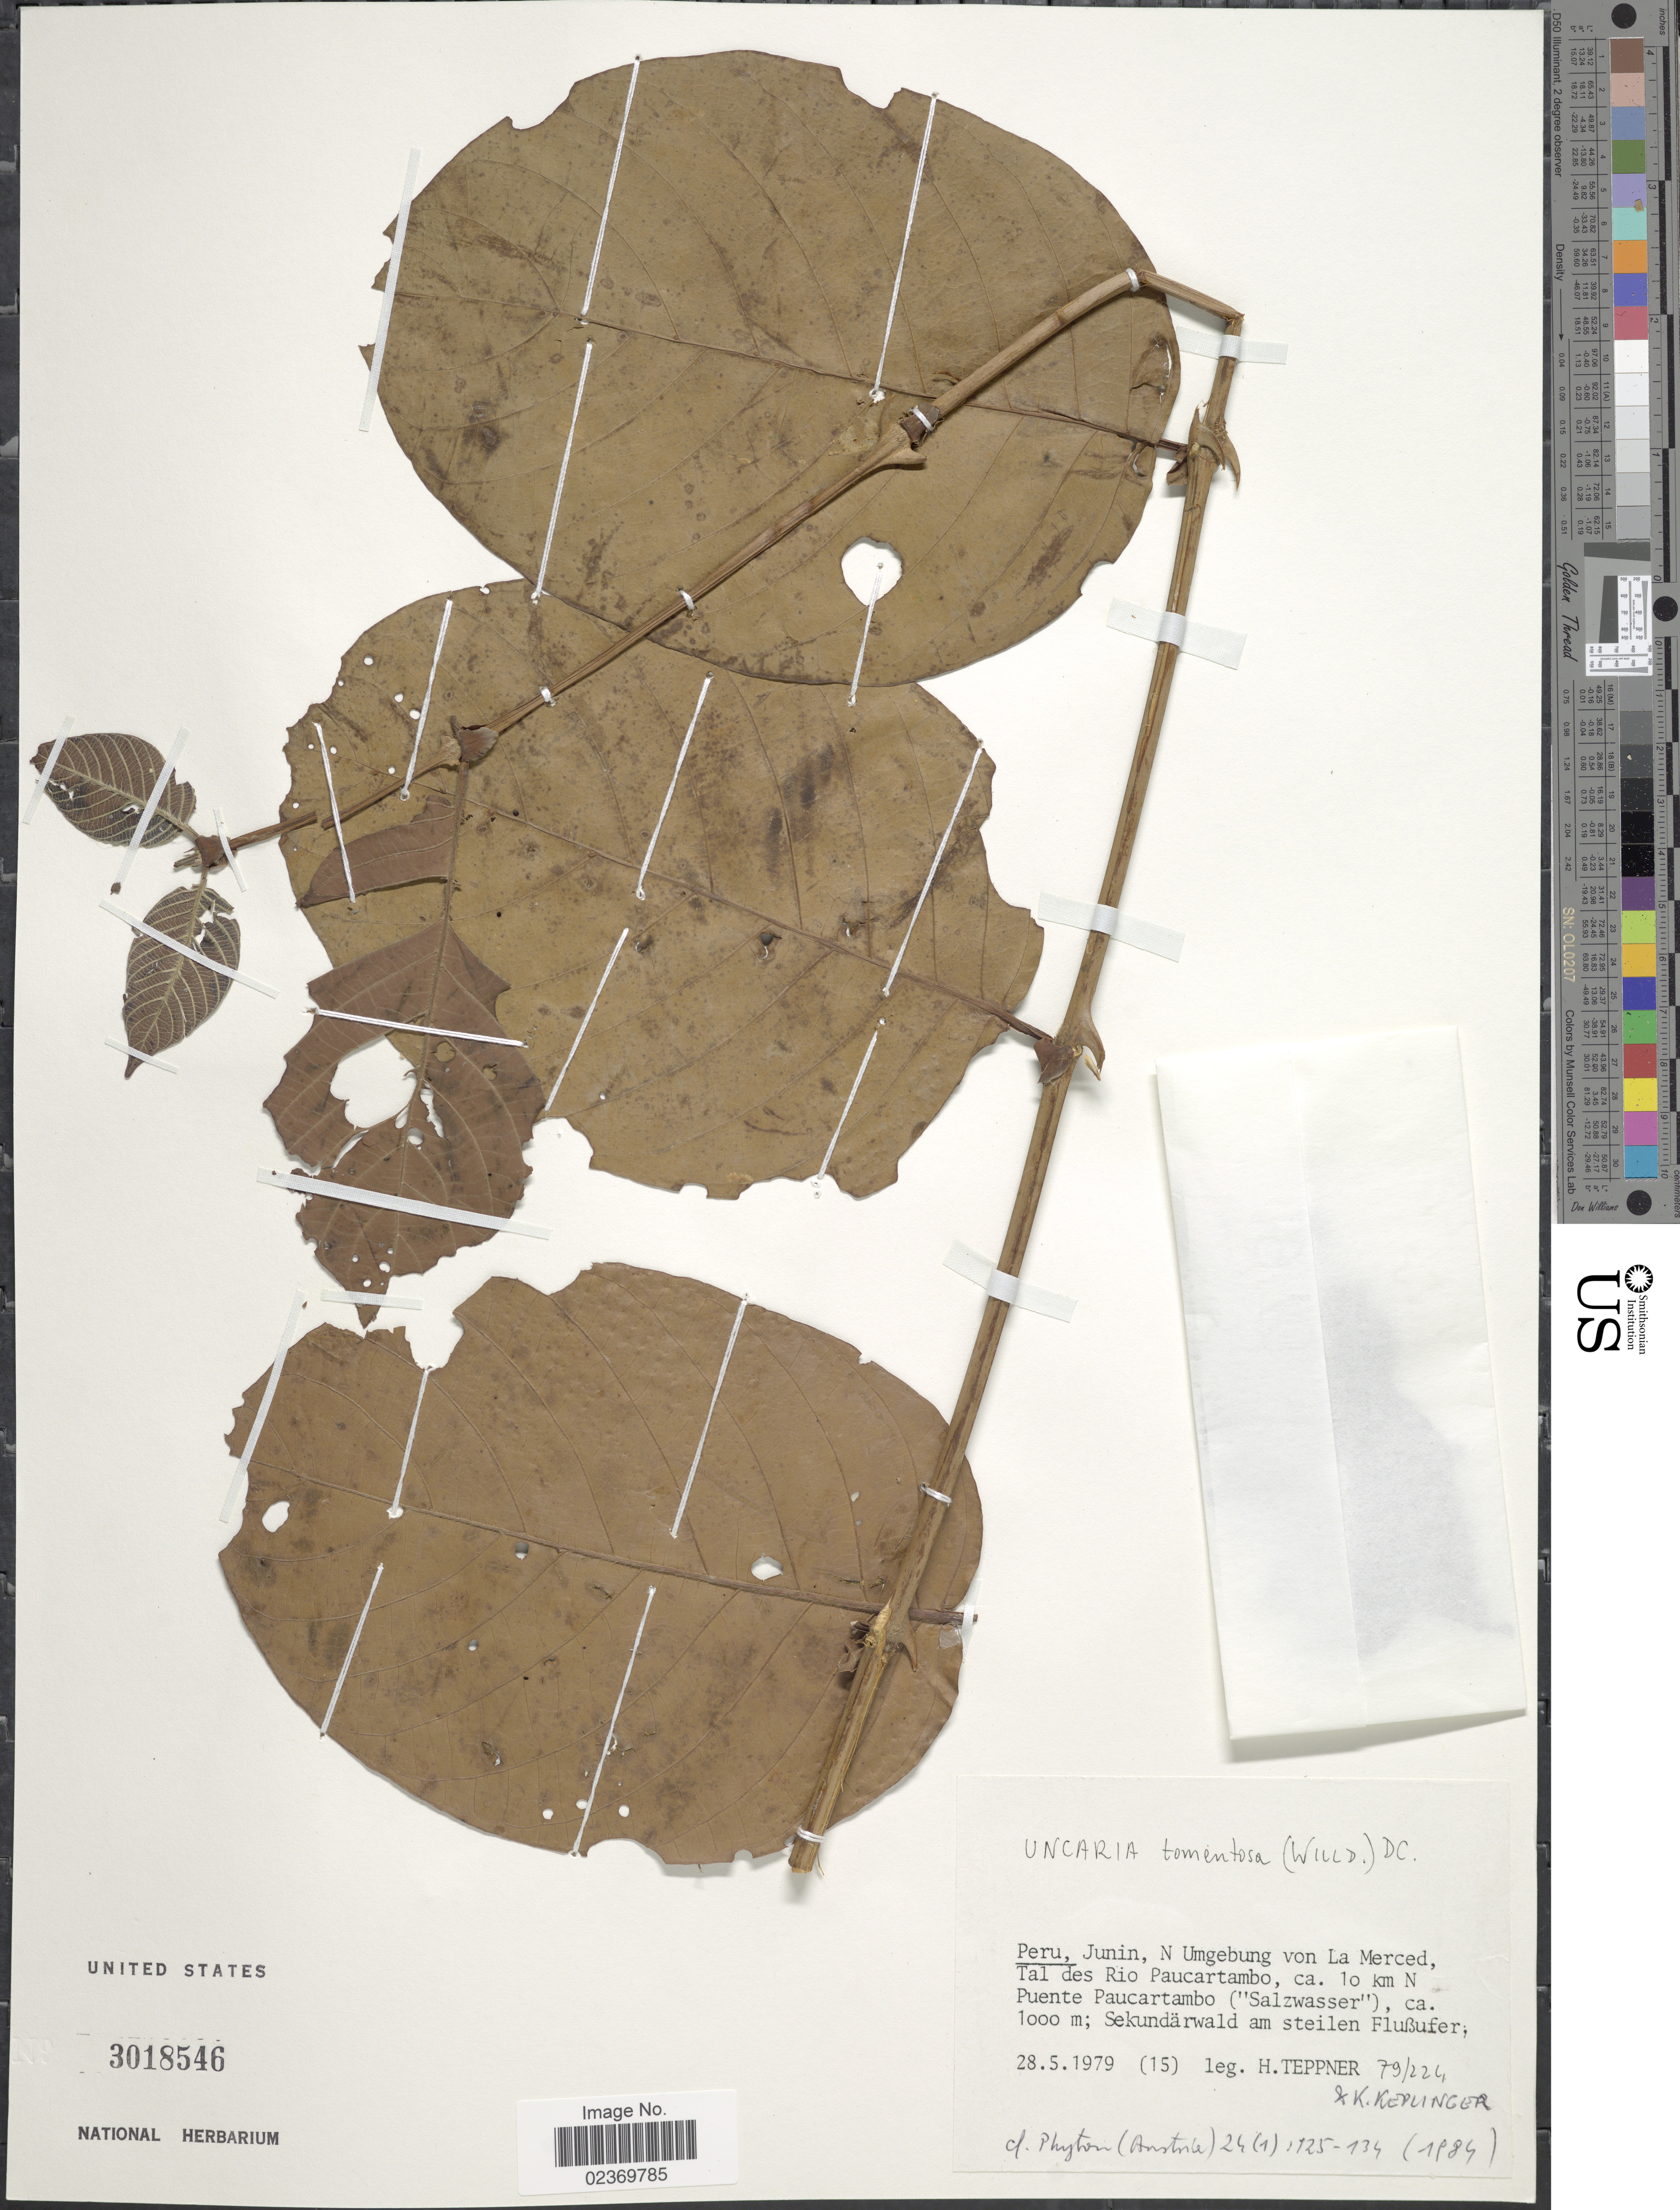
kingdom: Plantae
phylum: Tracheophyta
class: Magnoliopsida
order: Gentianales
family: Rubiaceae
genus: Uncaria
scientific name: Uncaria tomentosa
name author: (Willd. ex Roem. & Schult.) DC.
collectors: H. Teppner & K. Keplinger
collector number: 15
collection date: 1979-05-28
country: Peru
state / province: Junín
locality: N Umgebung von La Merced, Tal des Rio Paucartambo, ca. 10 km N Puente Paucartambo ("Salzwasser")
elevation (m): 1000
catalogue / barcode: US 3018546